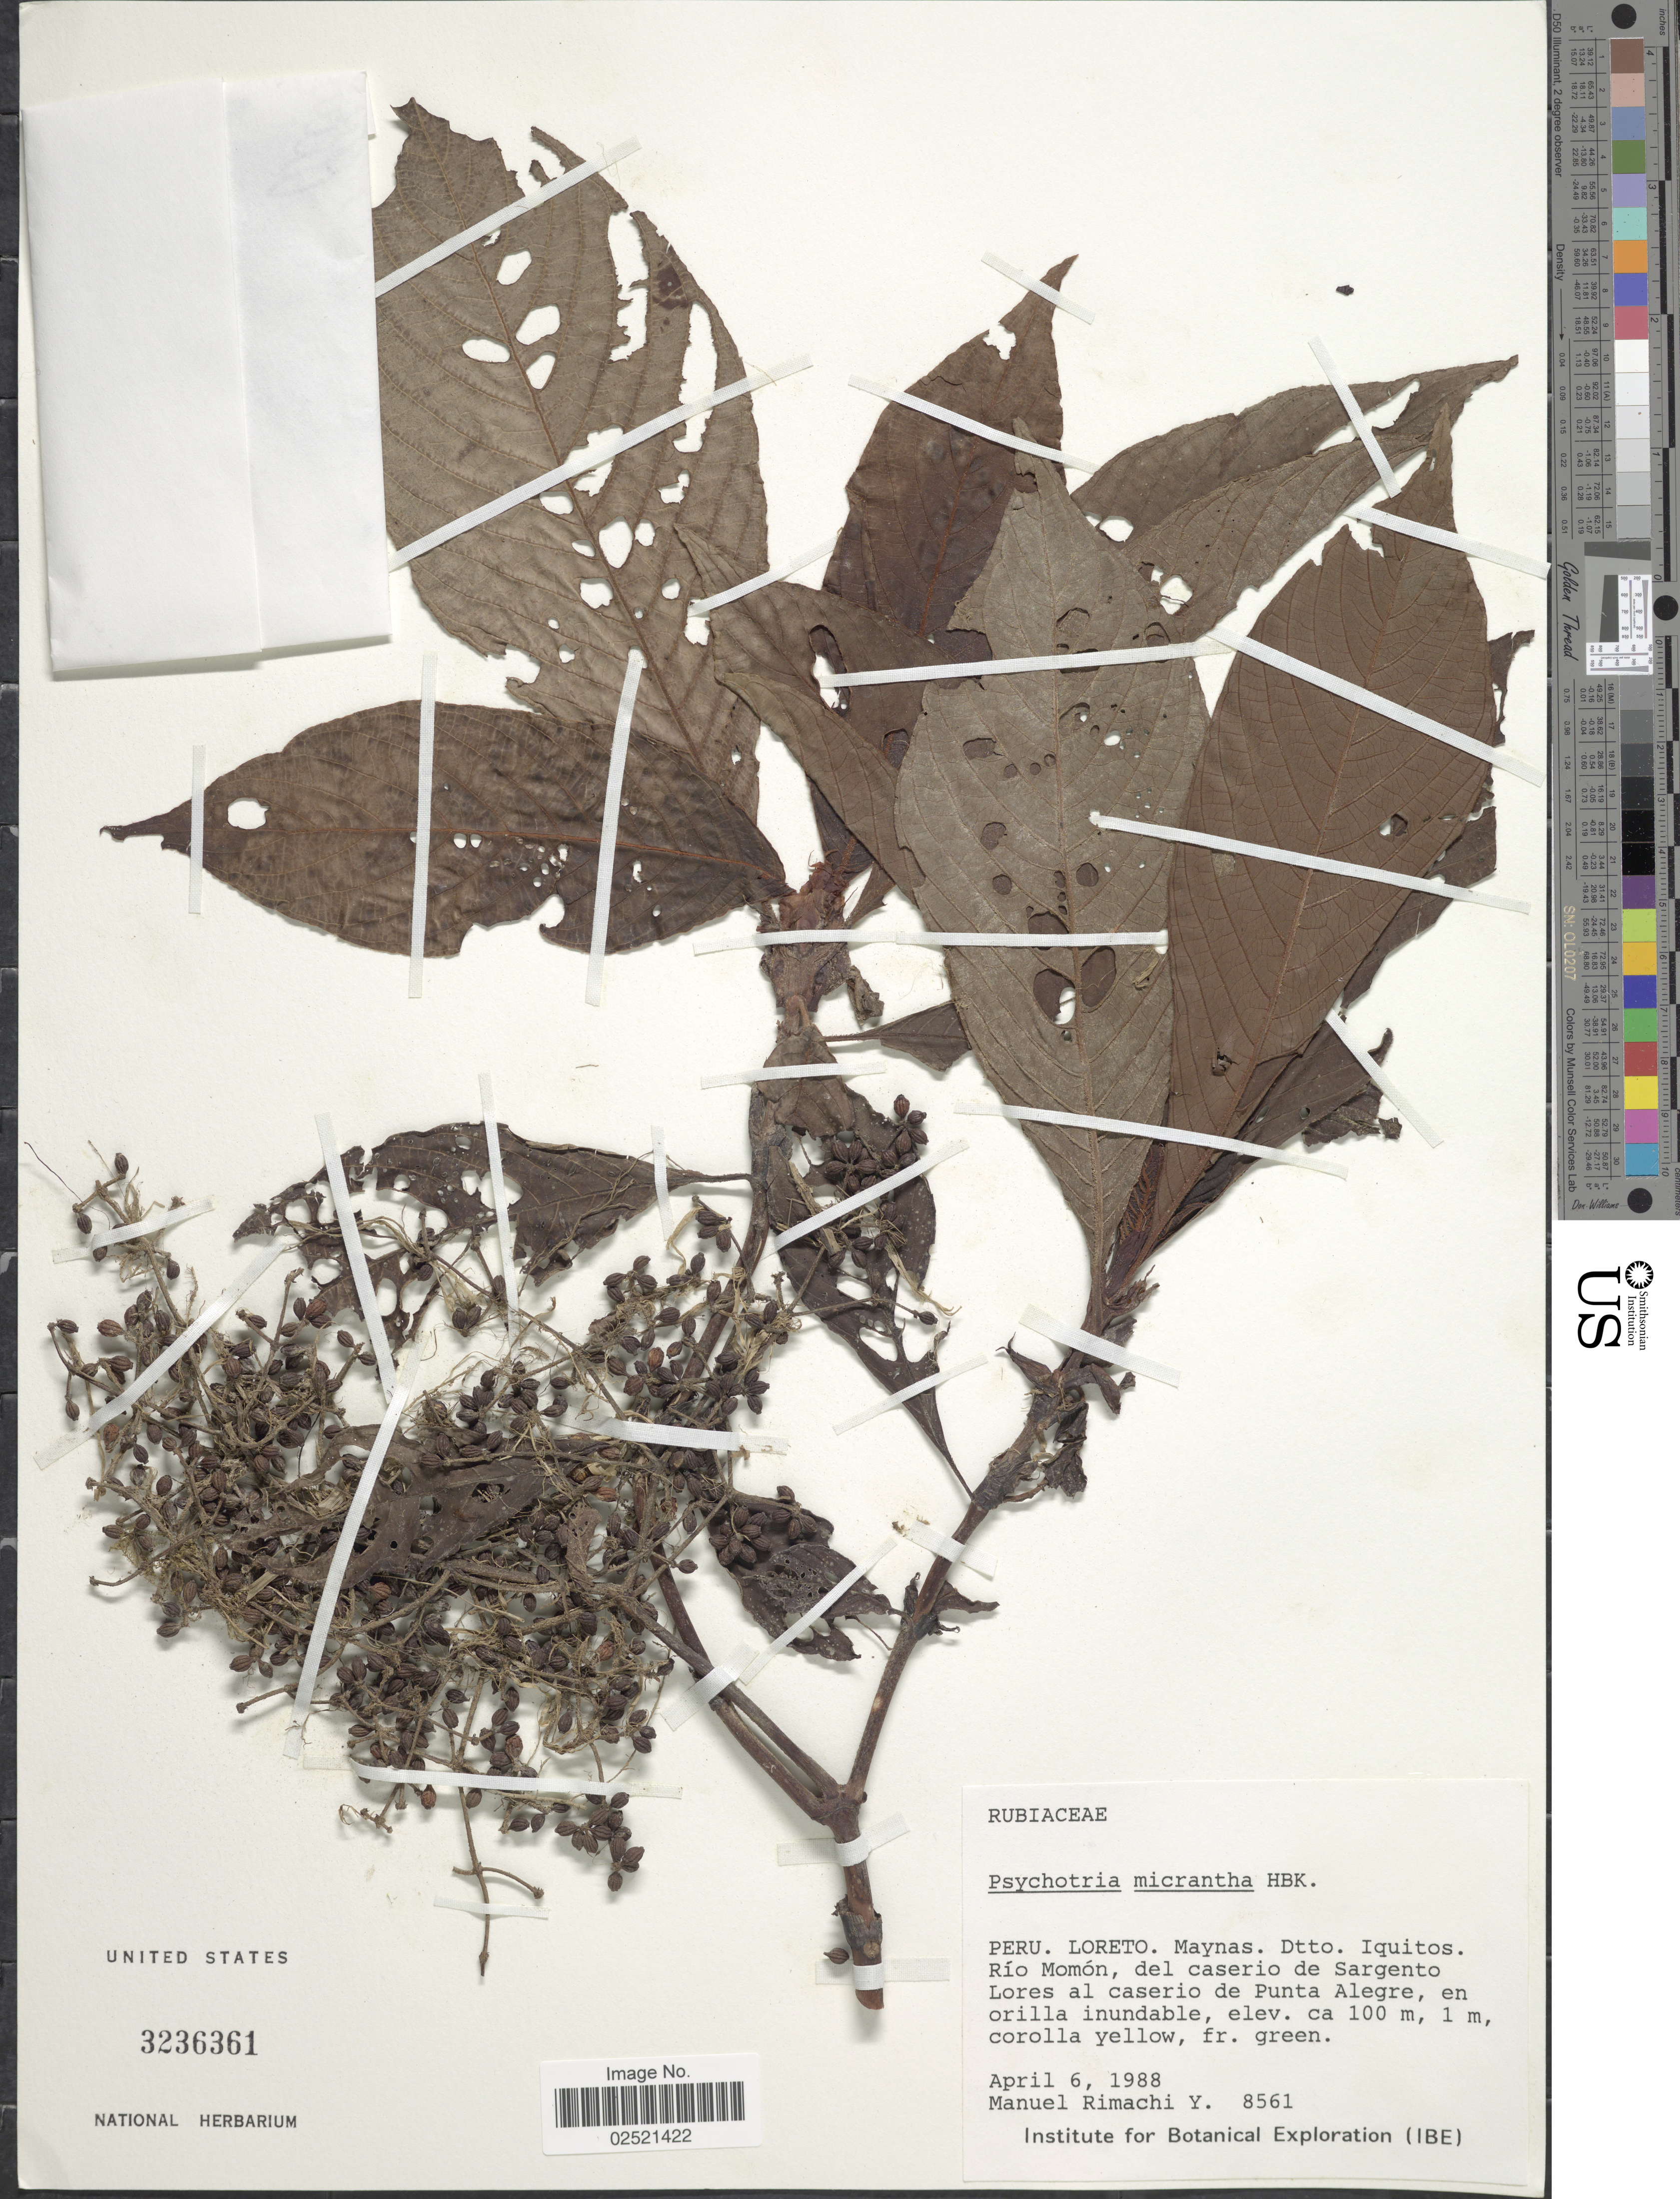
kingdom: Plantae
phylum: Tracheophyta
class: Magnoliopsida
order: Gentianales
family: Rubiaceae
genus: Psychotria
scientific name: Psychotria micrantha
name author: Kunth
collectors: M. Rimachi Y.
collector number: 8561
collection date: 1988-04-06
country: Peru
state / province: Loreto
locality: Maynas, Dtto. Iquitos, Rio Momon, del caserio de Sargento Lores al caserio de Punta Alegre, en orilla inundable.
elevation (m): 100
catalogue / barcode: US 3236361